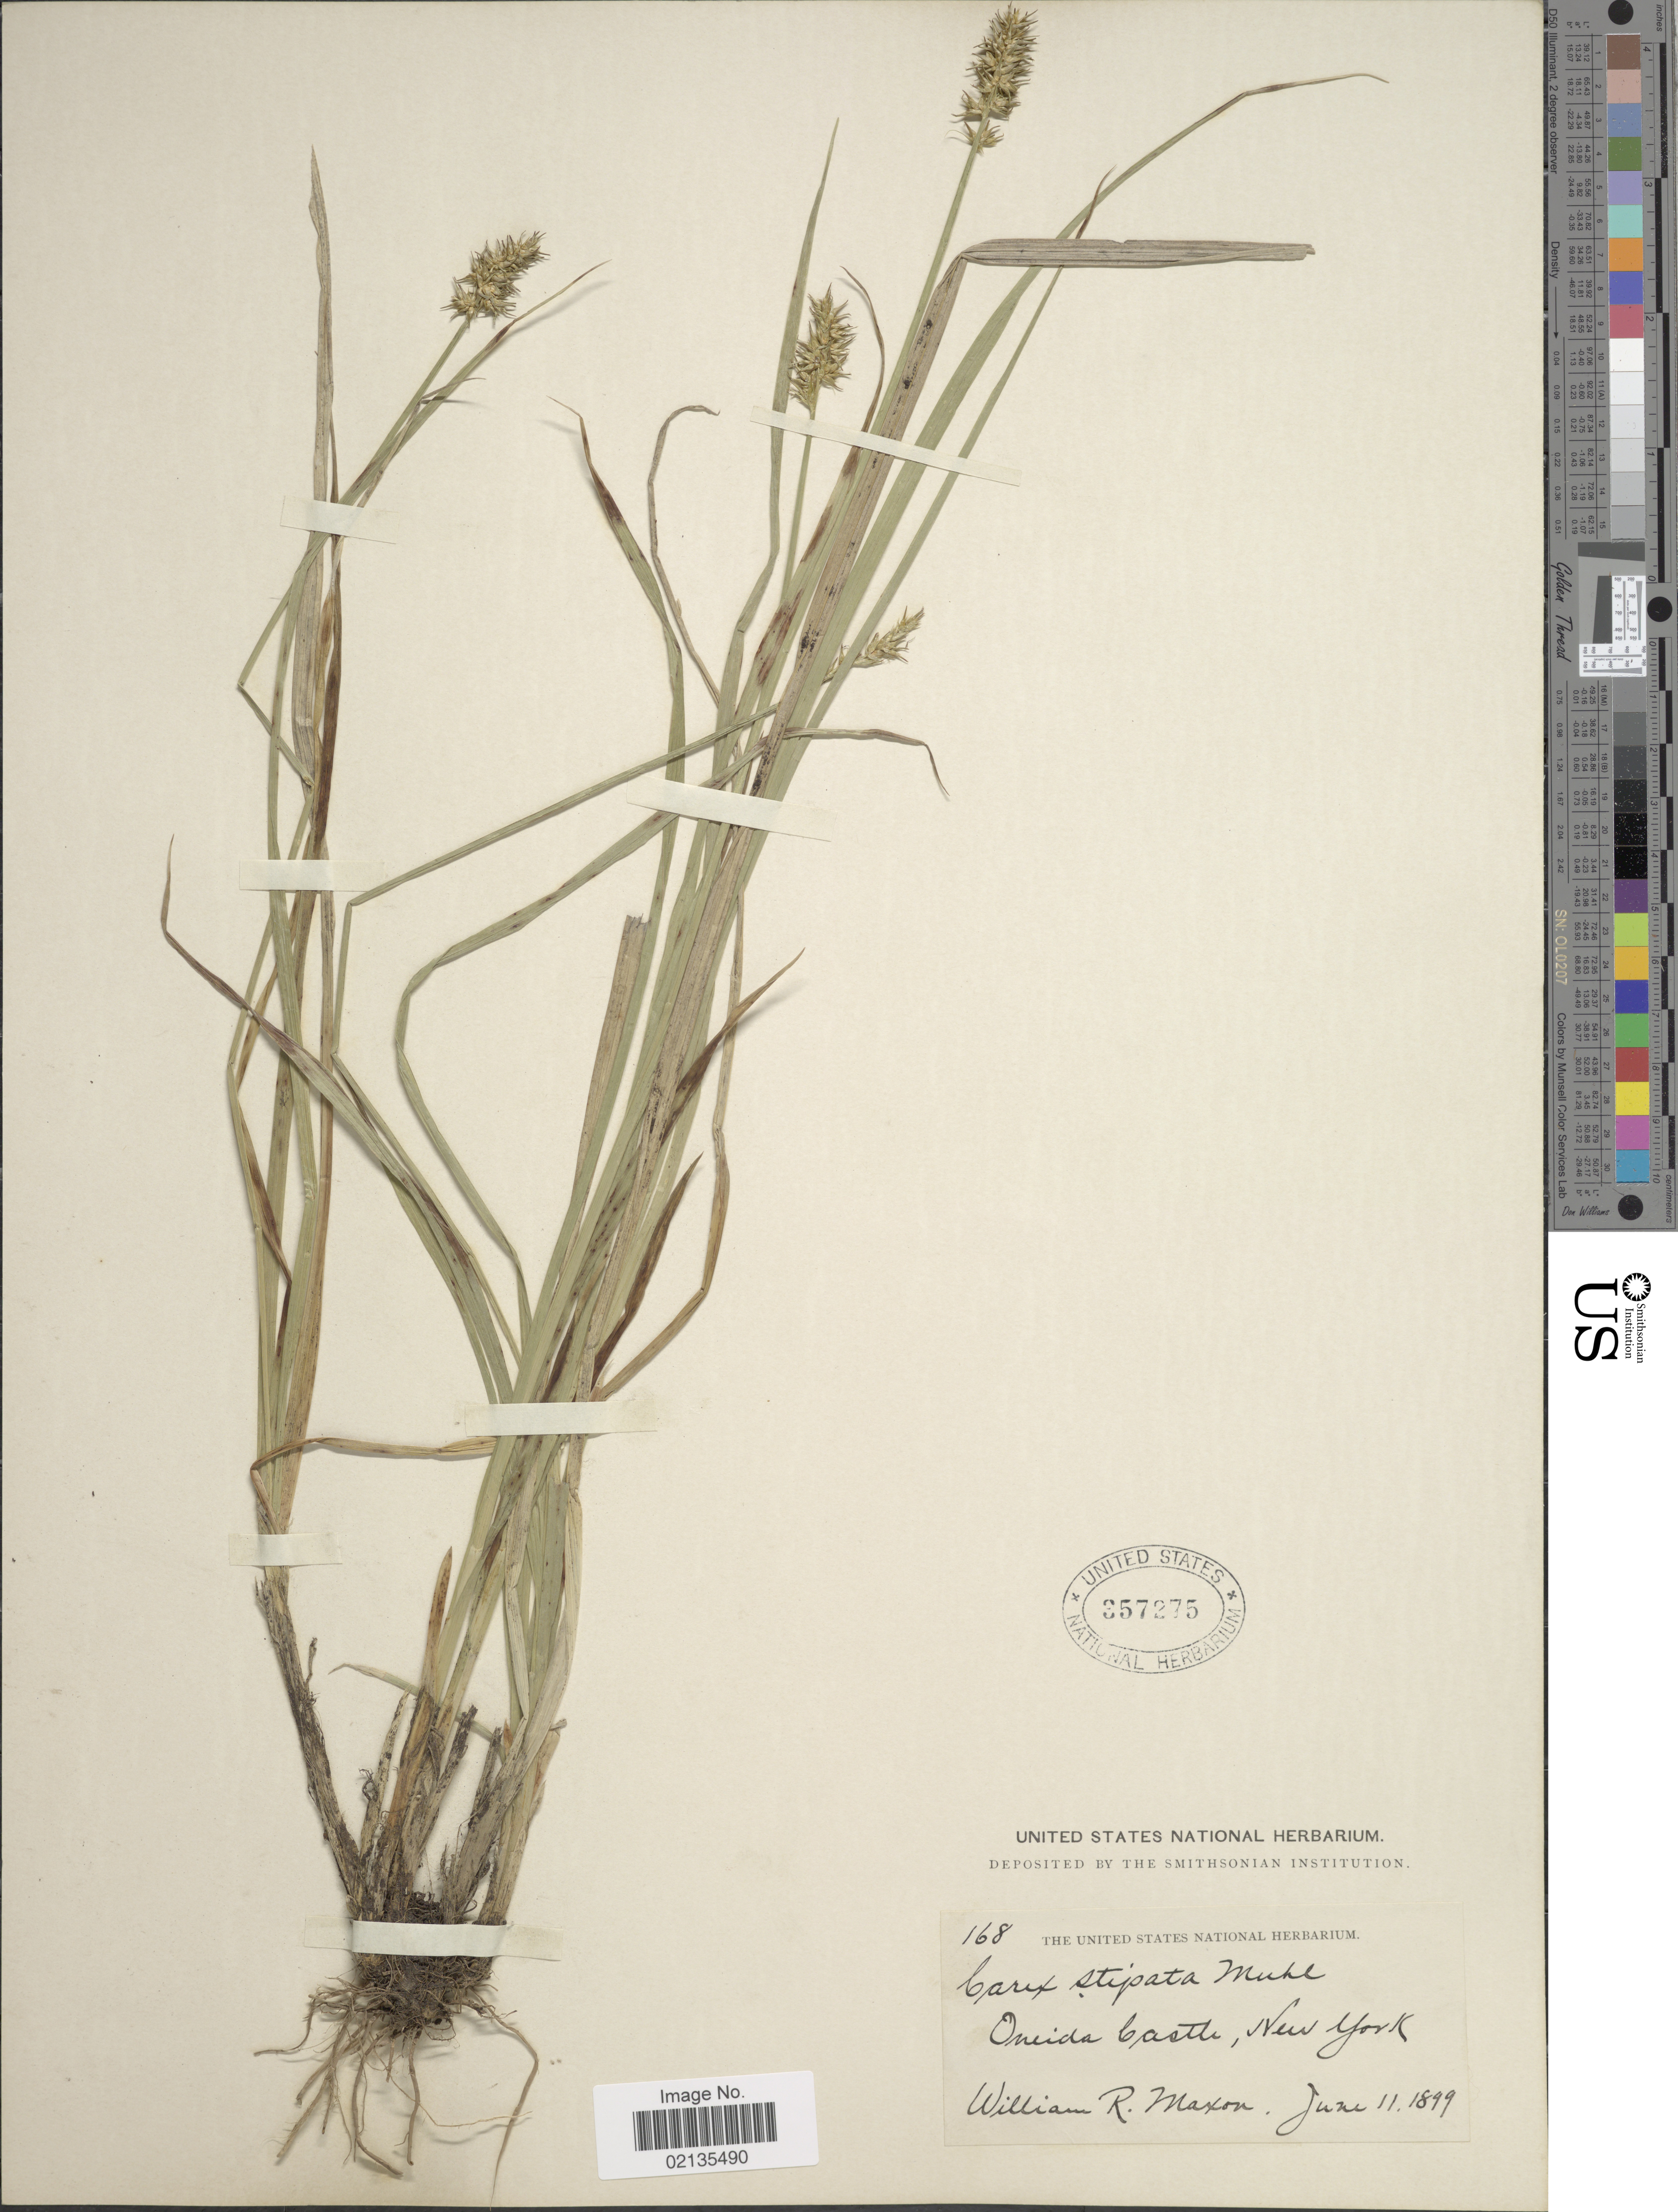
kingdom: Plantae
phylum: Tracheophyta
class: Liliopsida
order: Poales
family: Cyperaceae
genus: Carex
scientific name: Carex stipata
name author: Muhl. ex Willd.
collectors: W. R. Maxon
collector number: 168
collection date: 1899-06-11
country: United States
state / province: New York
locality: Oneida Castle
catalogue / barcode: US 357275